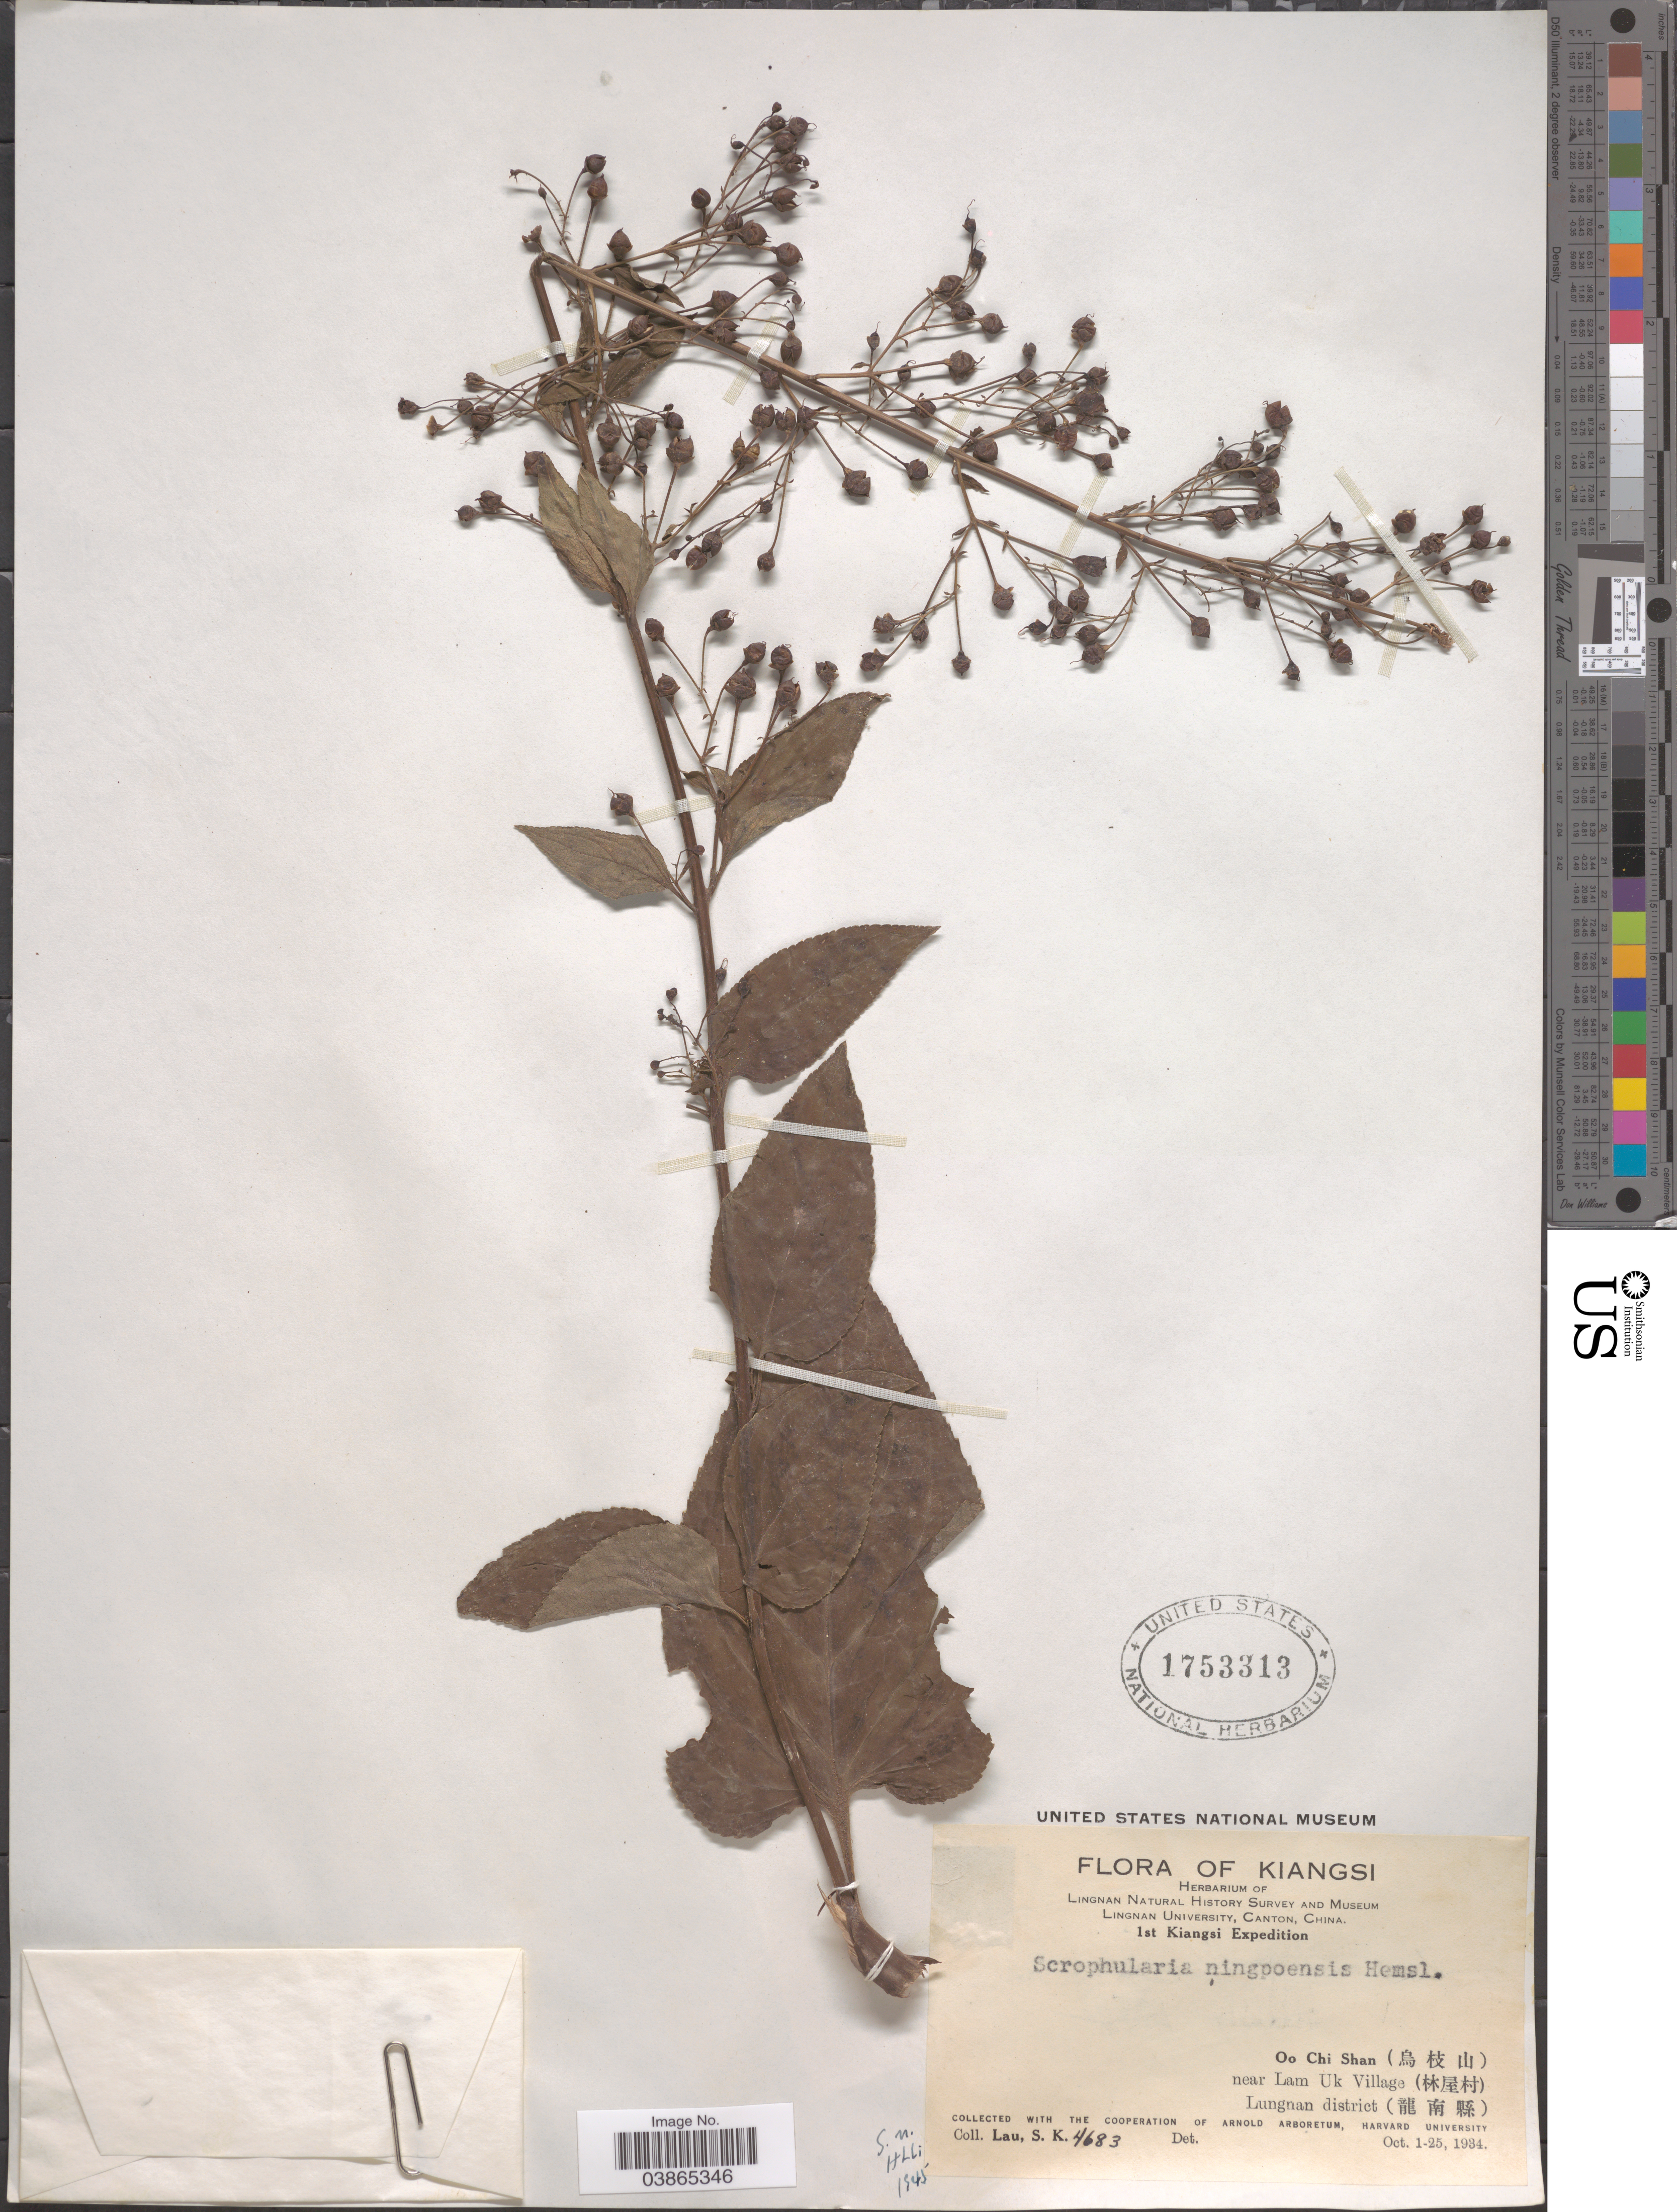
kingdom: Plantae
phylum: Tracheophyta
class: Magnoliopsida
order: Lamiales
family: Scrophulariaceae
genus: Scrophularia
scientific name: Scrophularia ningpoensis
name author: Hemsl.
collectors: S. K. Lau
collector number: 4683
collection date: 1934-10-01/1934-10-25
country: China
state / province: Jiangxi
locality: Kiangsi. Oo Chi Shan(X) near Lam Uk Village (X) Lungnan district (X).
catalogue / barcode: US 1753313